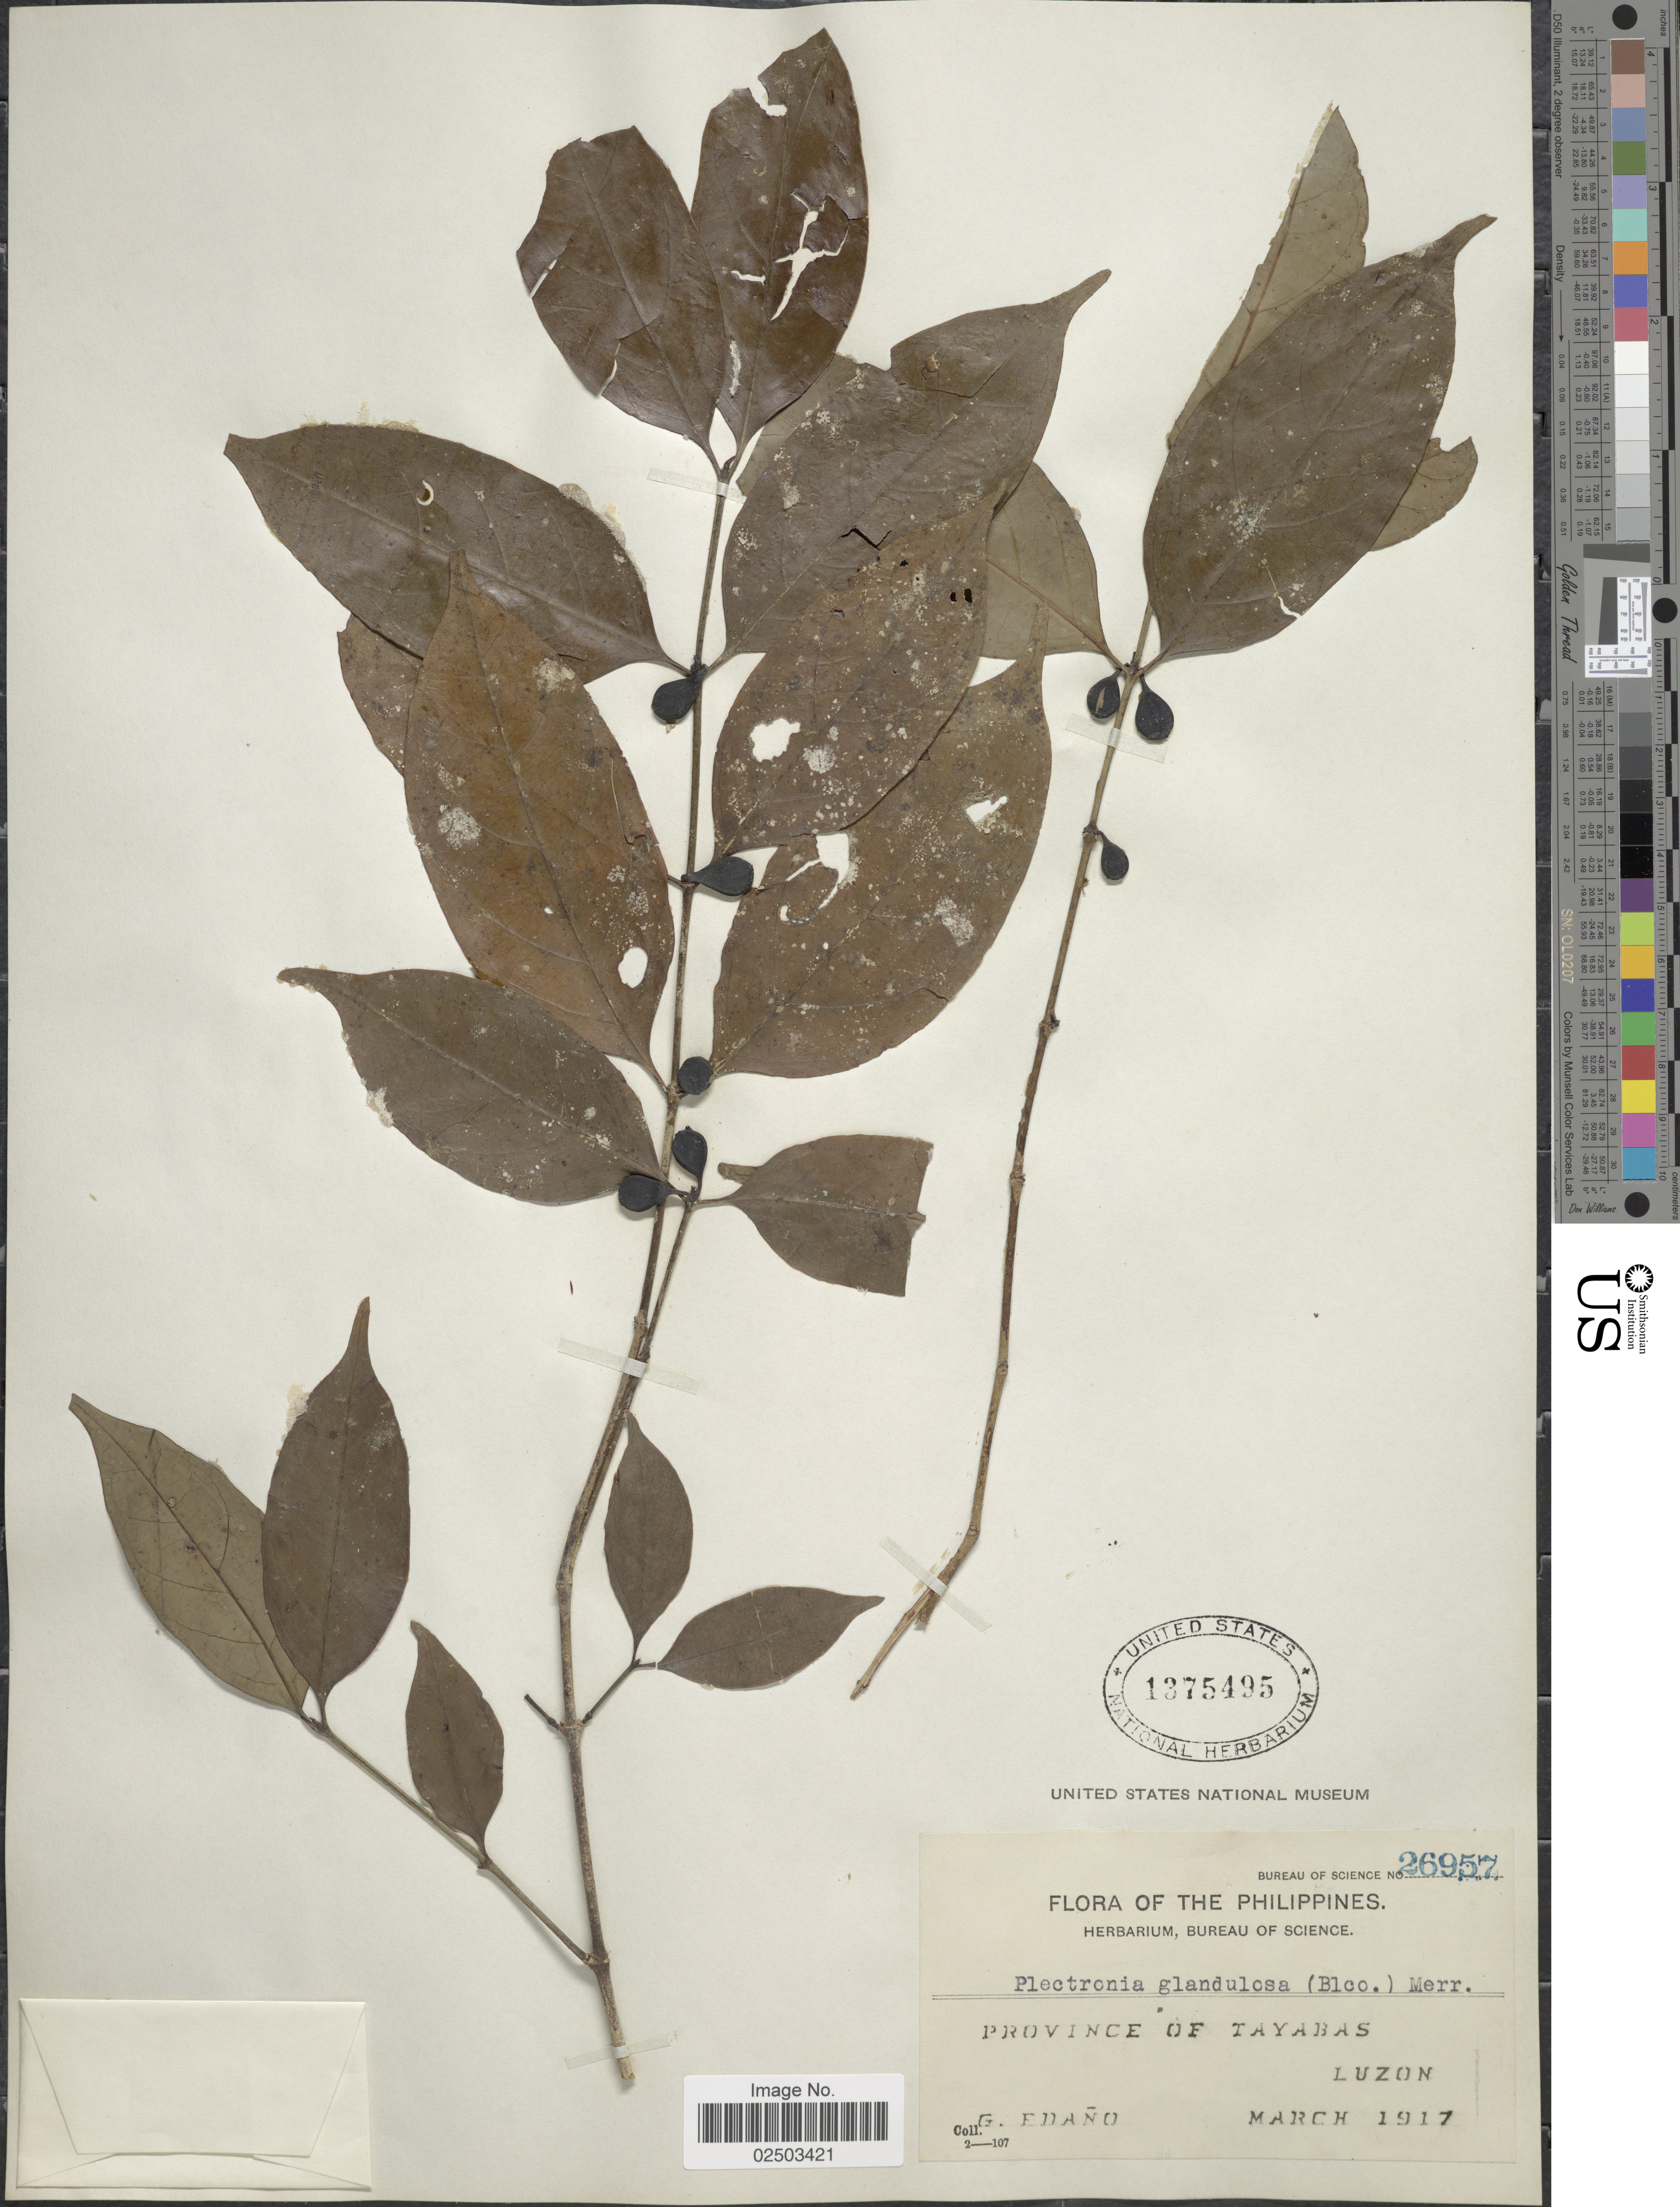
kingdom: Plantae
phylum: Tracheophyta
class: Magnoliopsida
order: Gentianales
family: Rubiaceae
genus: Canthium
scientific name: Canthium glandulosum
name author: (Blanco) Merr.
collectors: G. Edaño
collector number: Bureau of Science 26957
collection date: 1917-03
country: Philippines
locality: Province of Tayabas, Luzon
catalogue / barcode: US 1375495